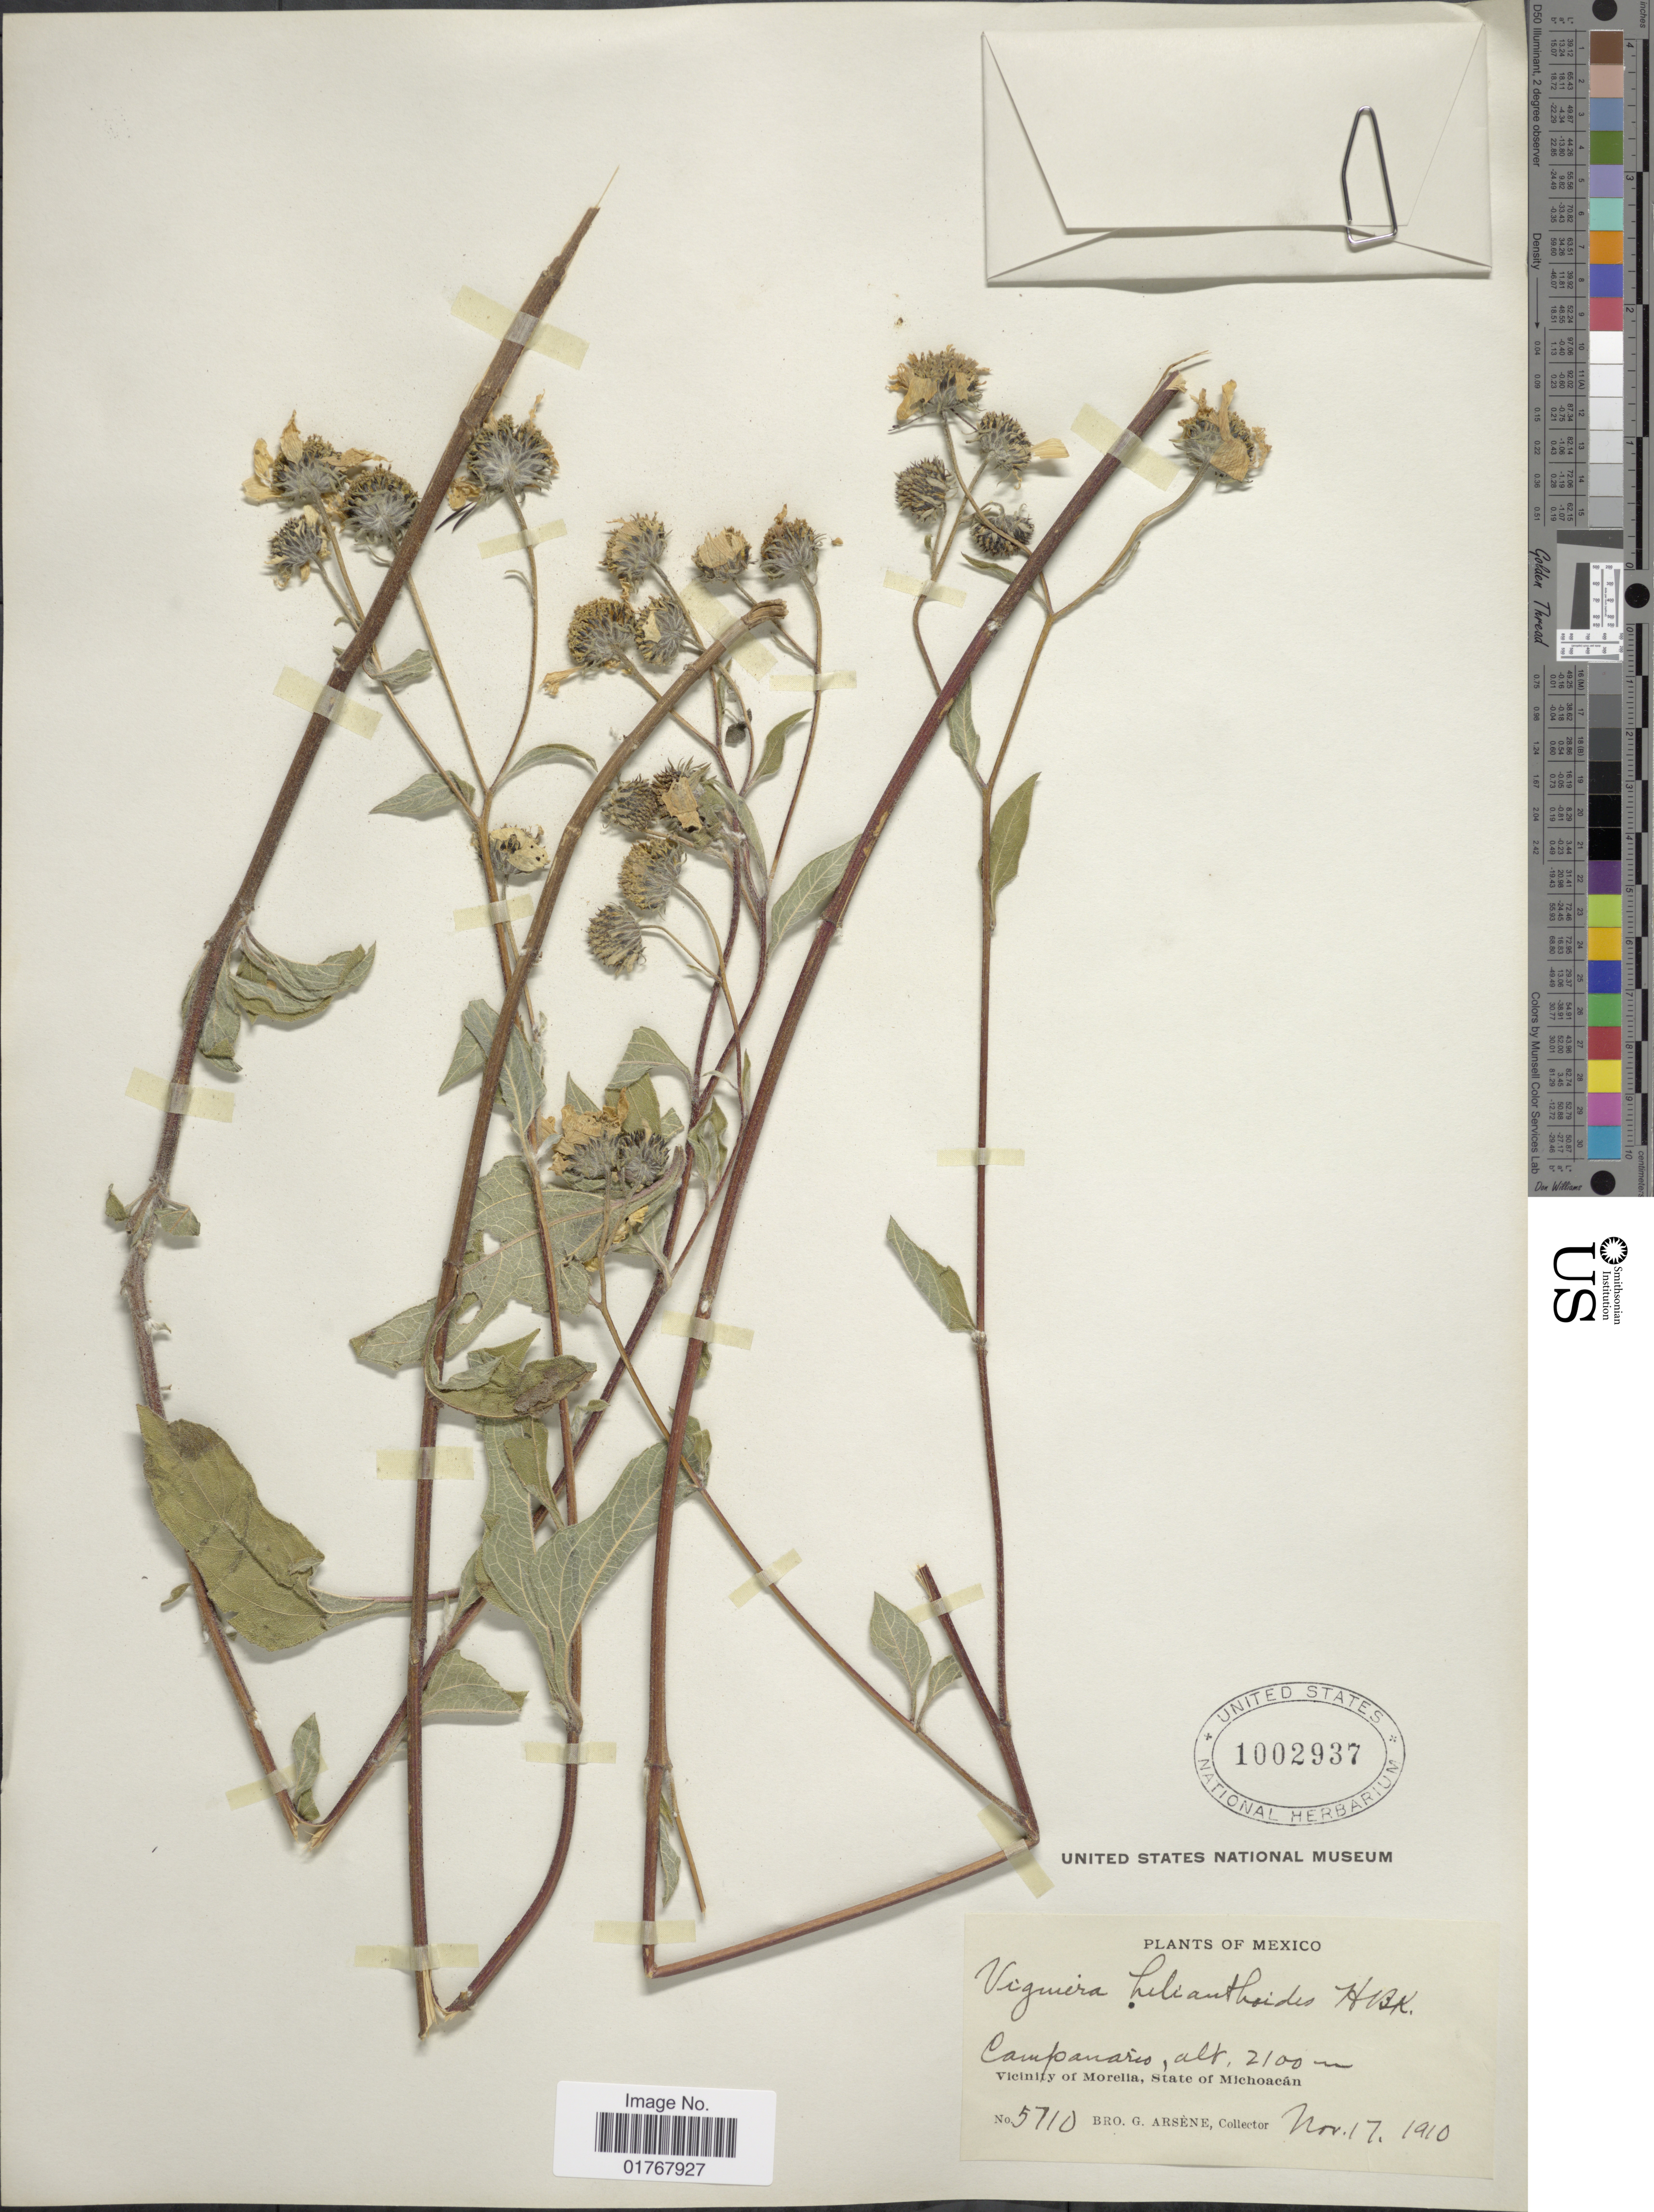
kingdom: Plantae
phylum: Tracheophyta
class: Magnoliopsida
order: Asterales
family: Asteraceae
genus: Viguiera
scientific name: Viguiera dentata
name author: (Cav.) Spreng.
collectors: Bro. G. Arsène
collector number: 5710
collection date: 1910-11-17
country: Mexico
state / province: Michoacán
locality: Campanario, Vicinity of Morelia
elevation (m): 2100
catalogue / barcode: US 1002937